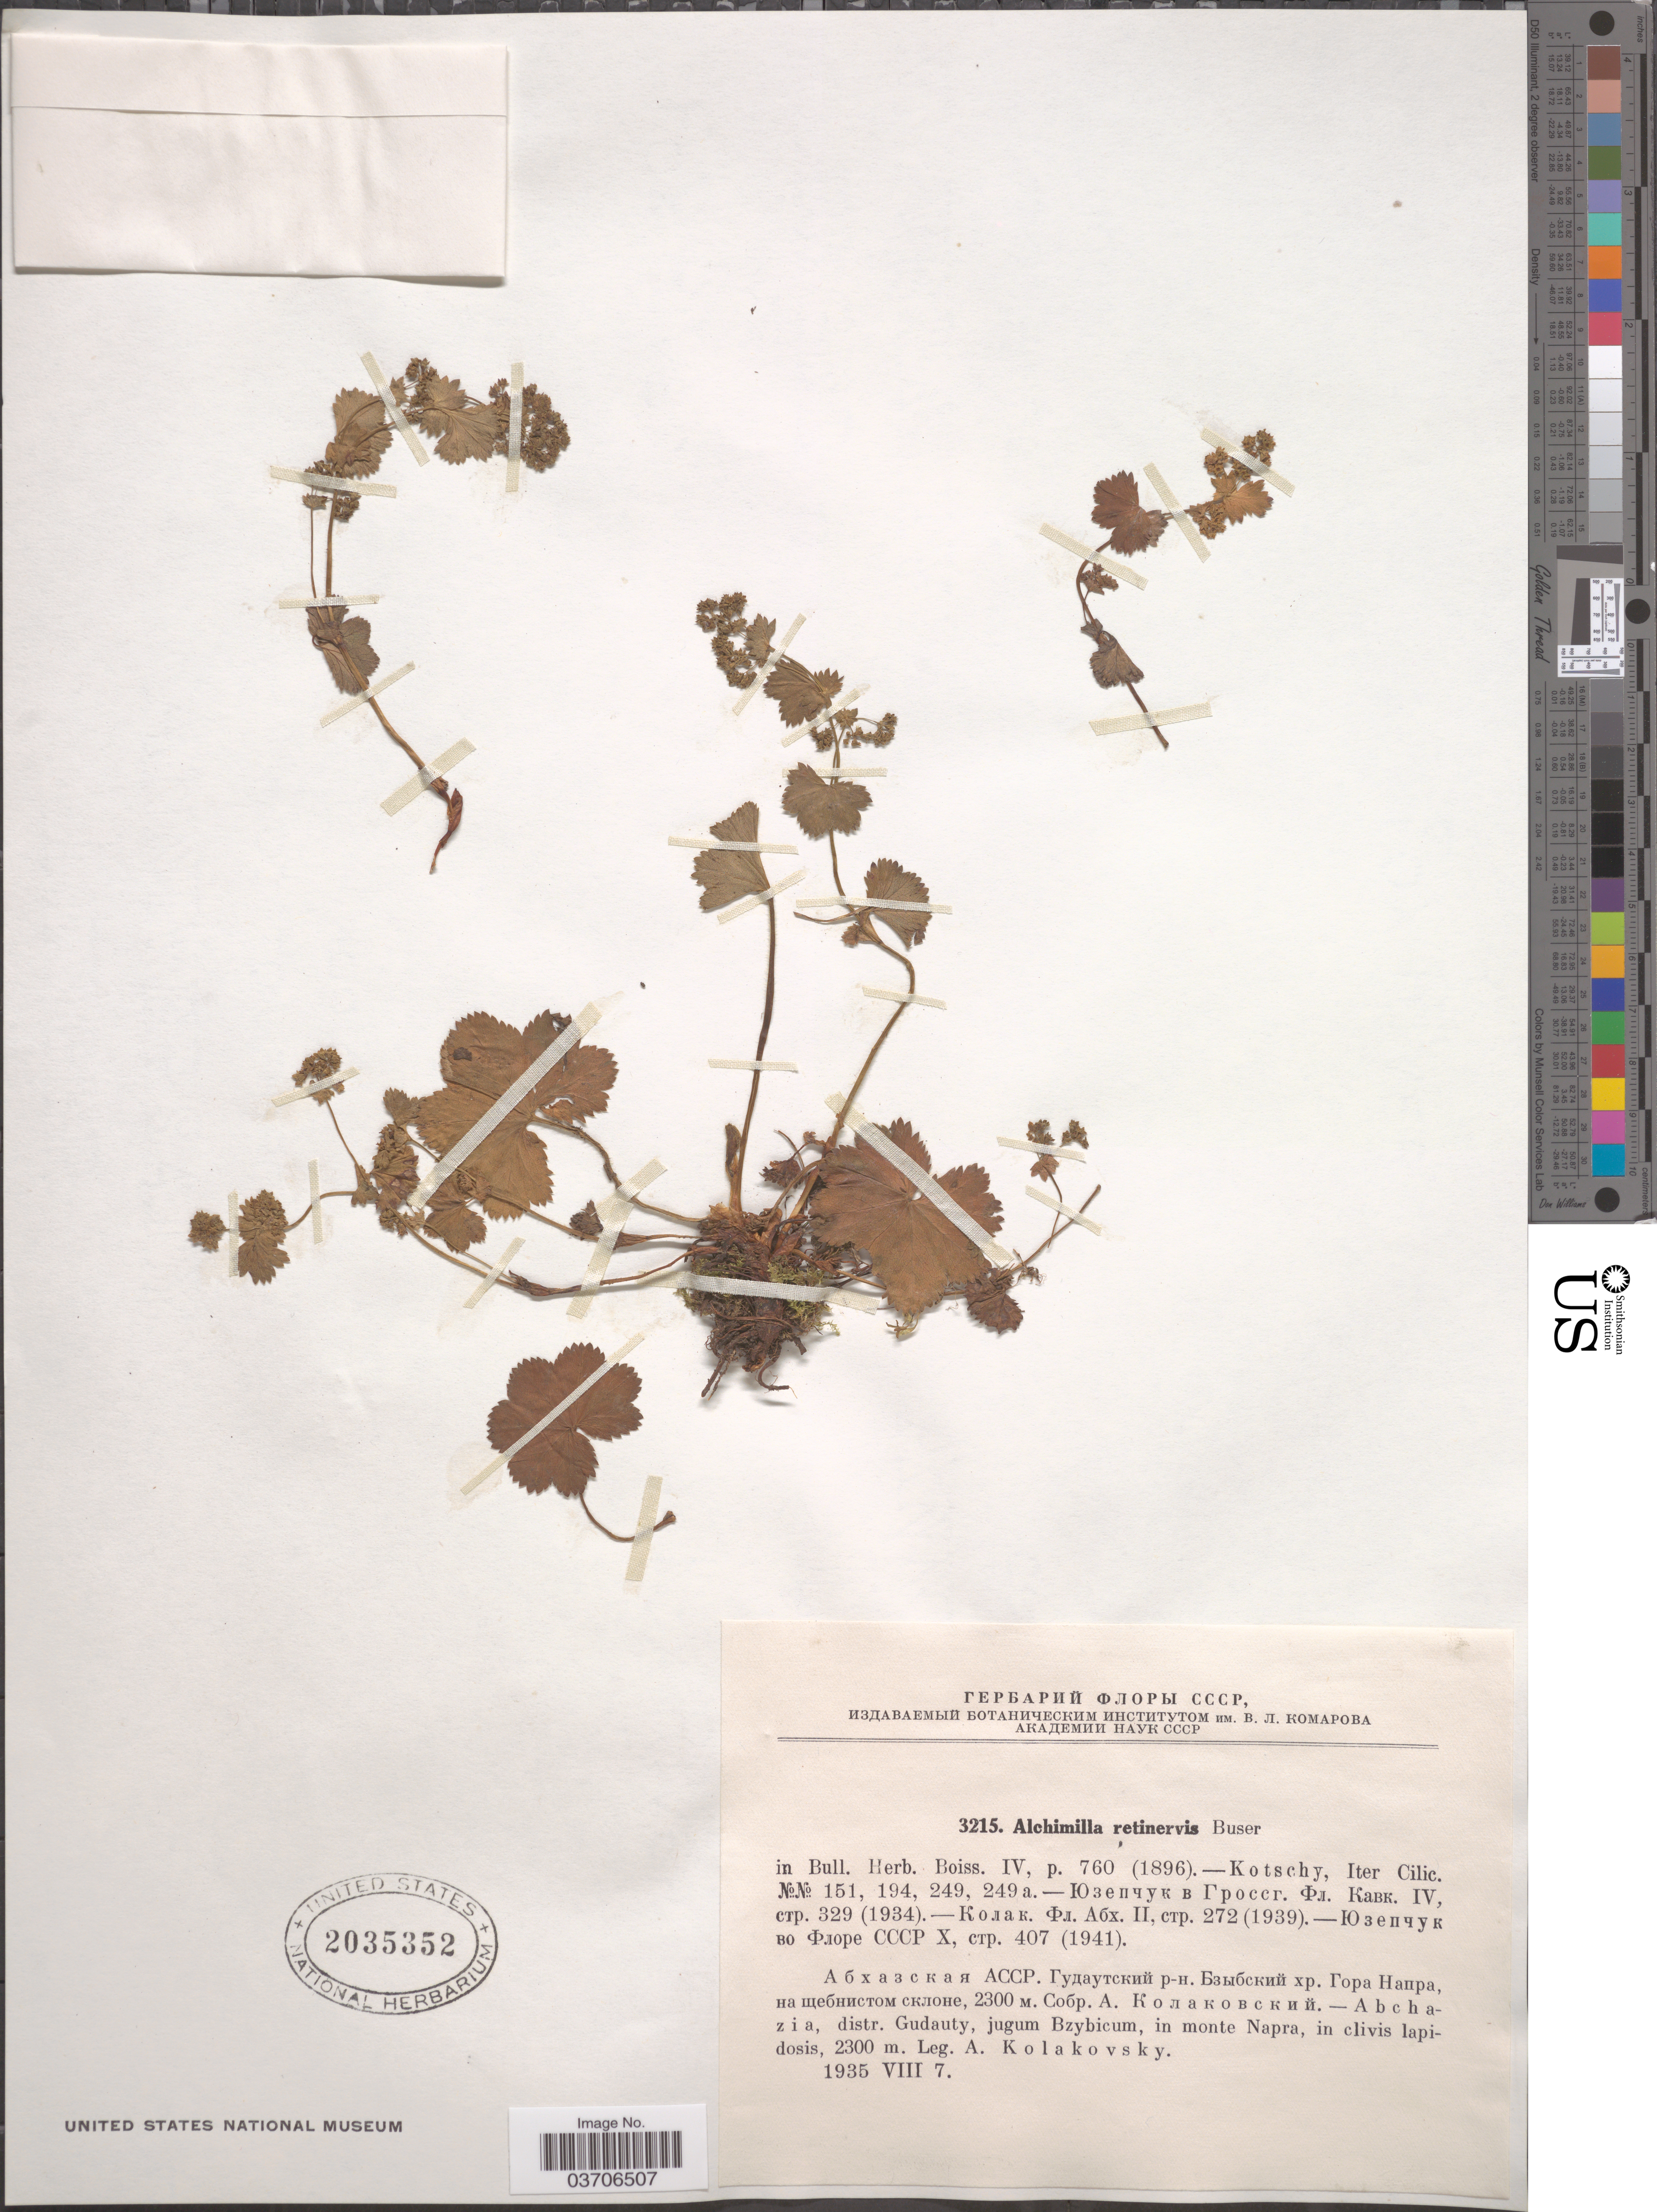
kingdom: Plantae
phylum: Tracheophyta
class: Magnoliopsida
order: Rosales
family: Rosaceae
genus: Alchemilla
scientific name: Alchemilla retinervis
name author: Buser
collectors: A. Kolakovsky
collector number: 3215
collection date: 1935-08-07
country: Georgia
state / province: Abkhazia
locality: Abchazia, distr. Gudauty, jugum Bzybicum, in monte Napra, in clivis lapidosis.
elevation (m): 2300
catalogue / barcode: US 2035352